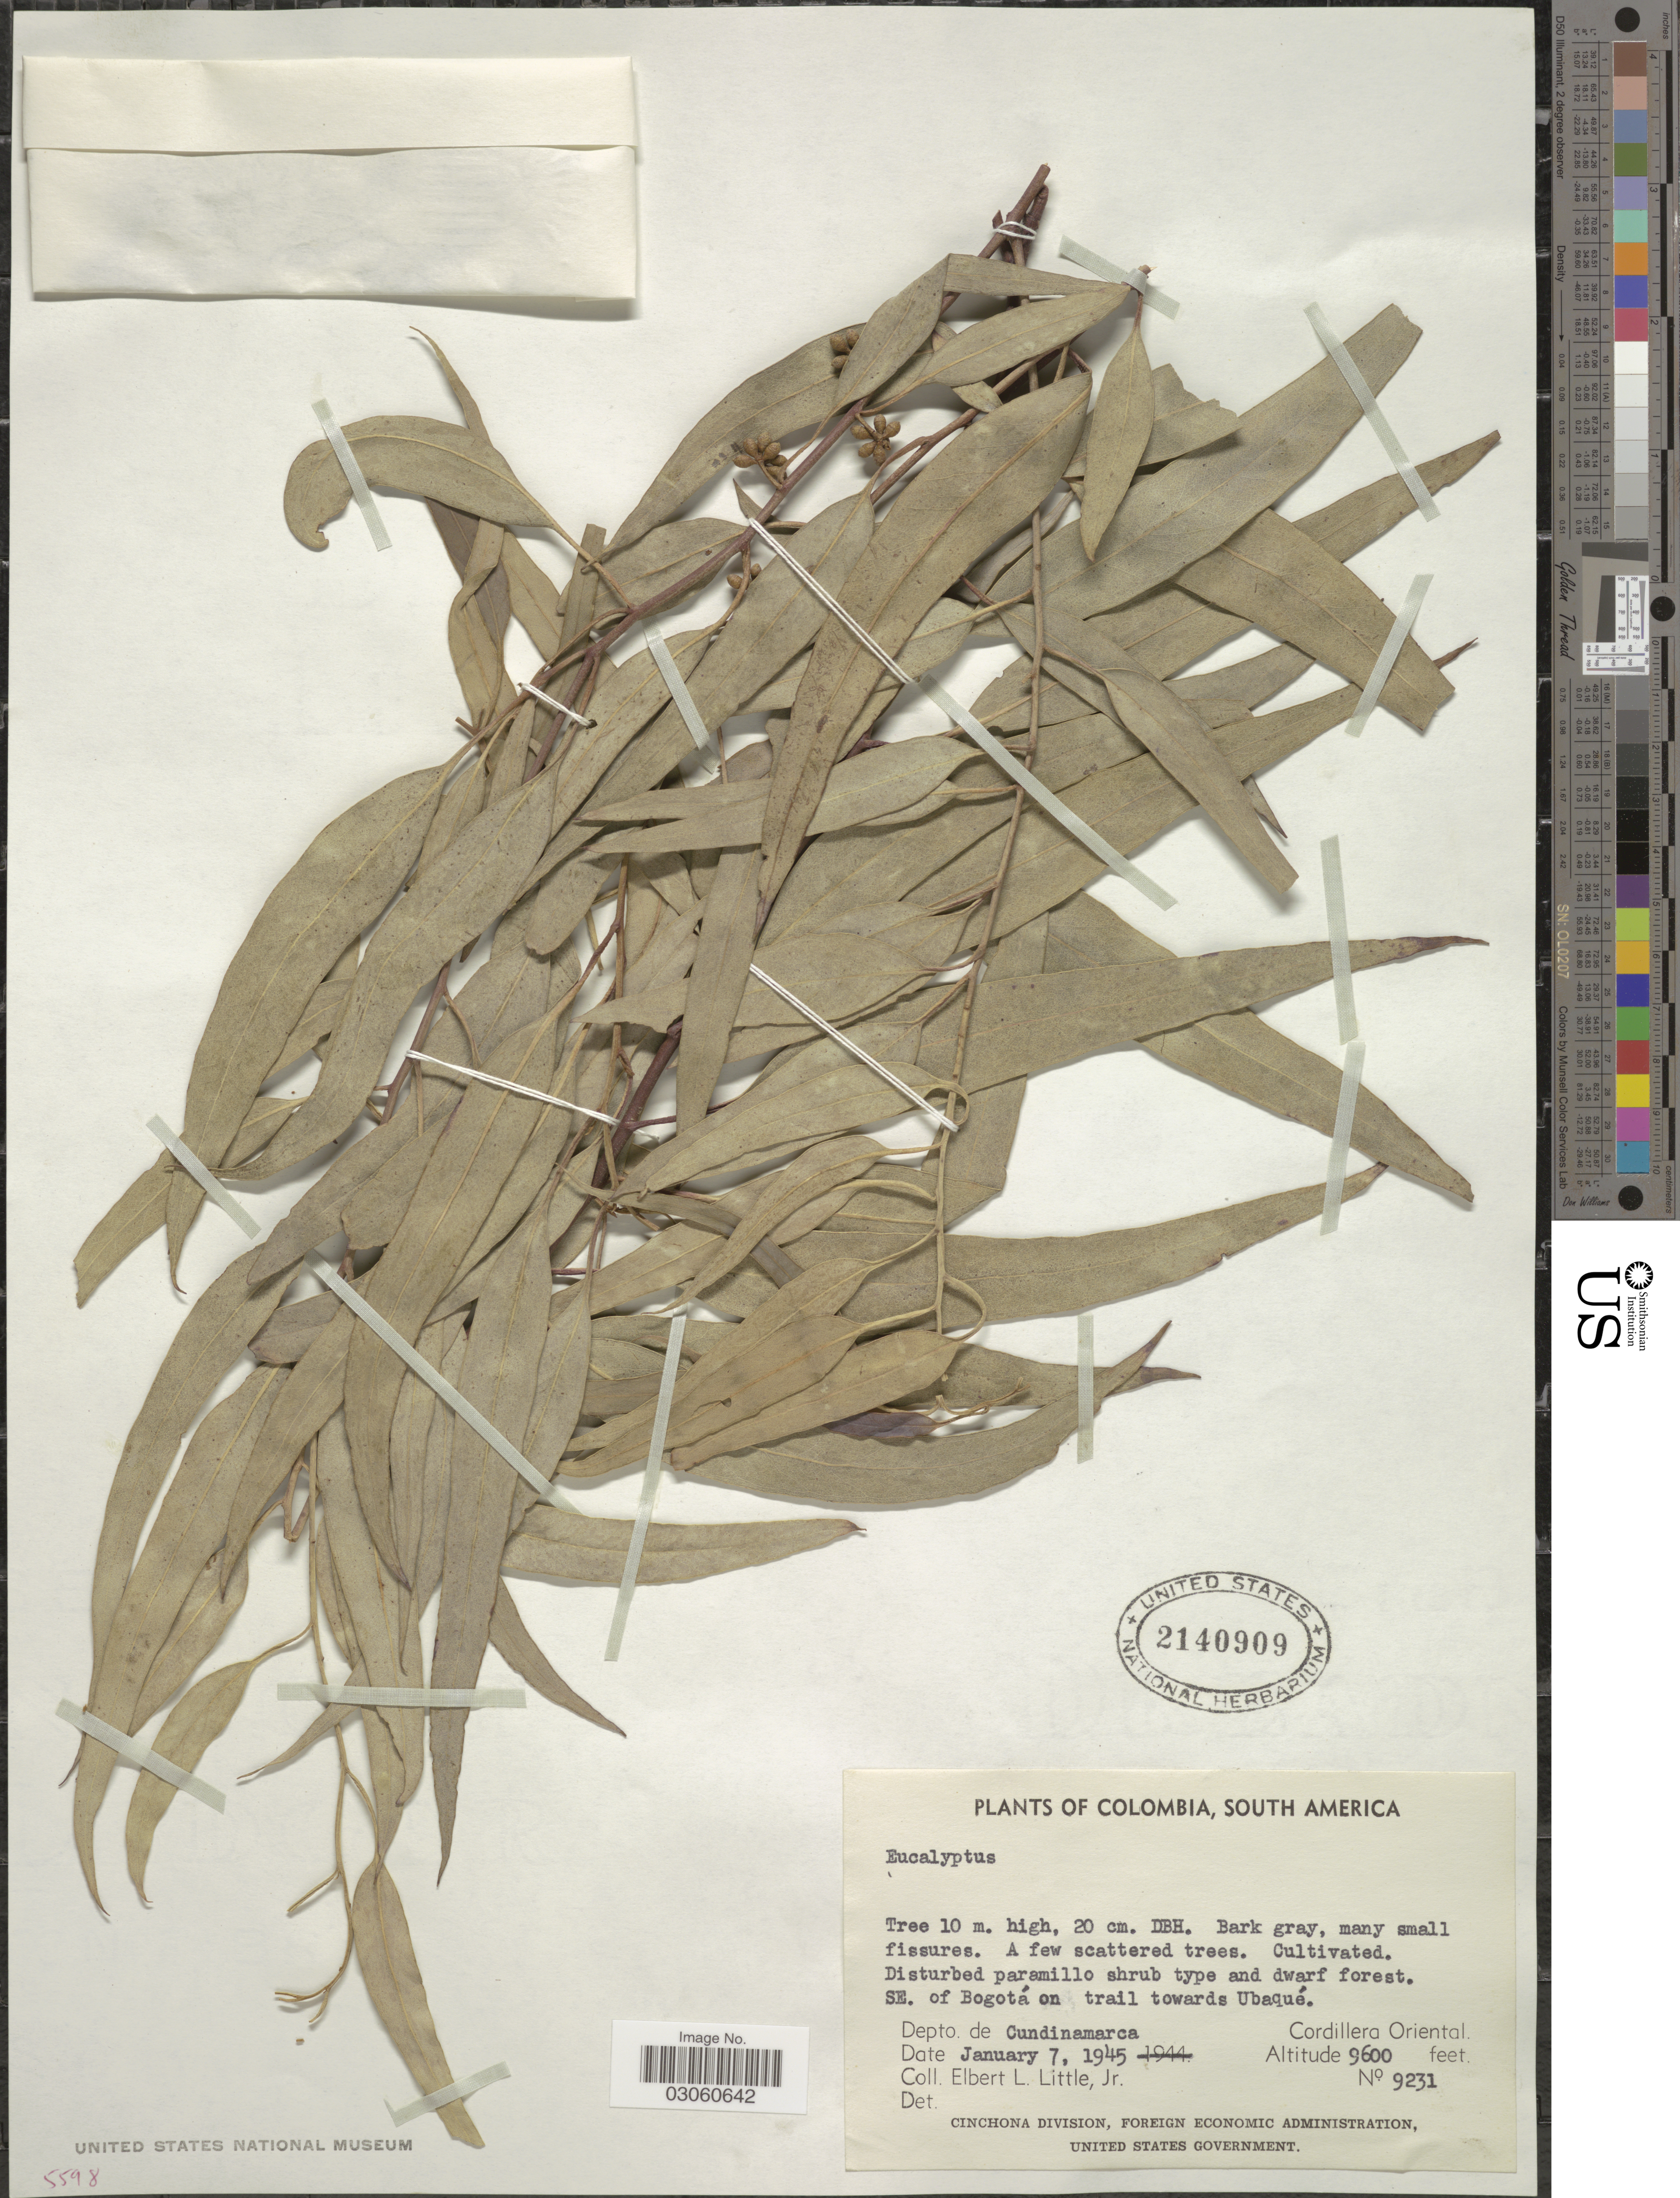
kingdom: Plantae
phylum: Tracheophyta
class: Magnoliopsida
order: Myrtales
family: Myrtaceae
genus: Eucalyptus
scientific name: Eucalyptus sp.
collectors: E. L. Little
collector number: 9231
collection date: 1945-01-07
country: Colombia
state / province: Cundinamarca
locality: SE. of Bogotá on trail towards Ubaqué. Depto. de Cundinamarca, Cordillera Oriental.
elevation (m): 2926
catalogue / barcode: US 2140909